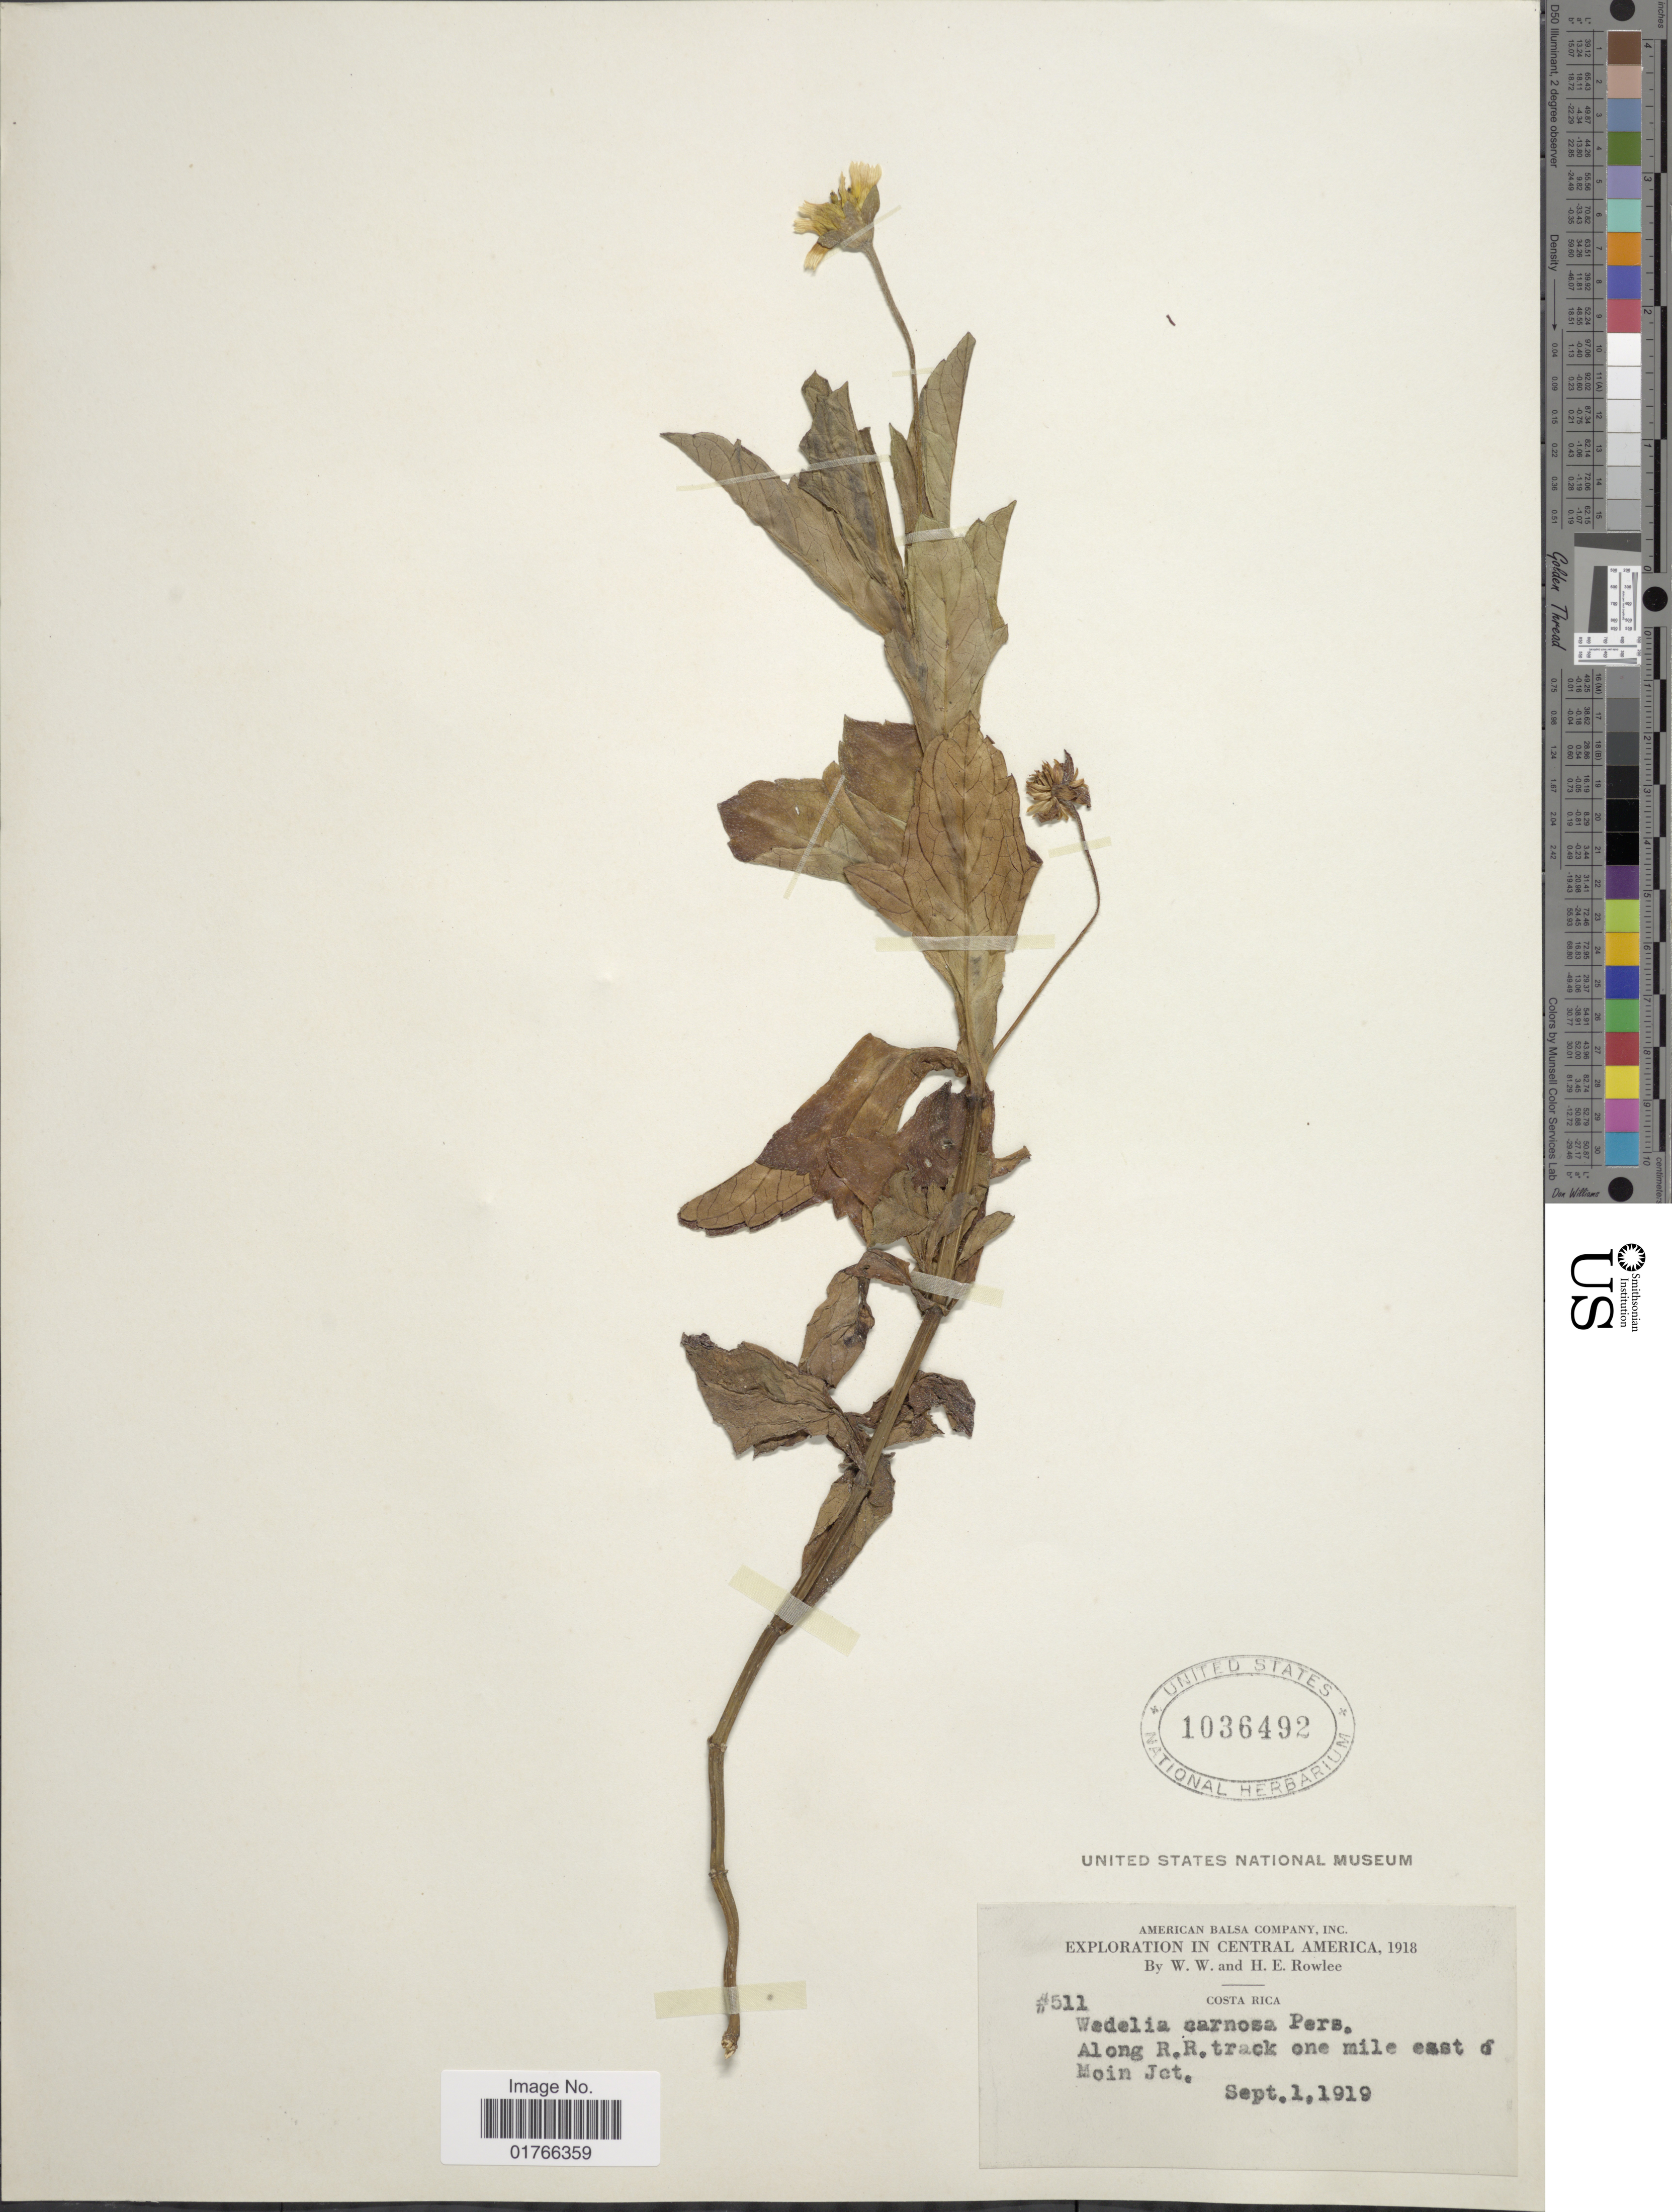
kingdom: Plantae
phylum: Tracheophyta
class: Magnoliopsida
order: Asterales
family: Asteraceae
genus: Sphagneticola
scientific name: Sphagneticola trilobata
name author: (L.) Pruski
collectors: W. W. Rowlee & H. E. Rowlee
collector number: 511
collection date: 1919-09-01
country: Costa Rica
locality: Along R. R. track one mile east of Moin Jct.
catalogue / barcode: US 1036492